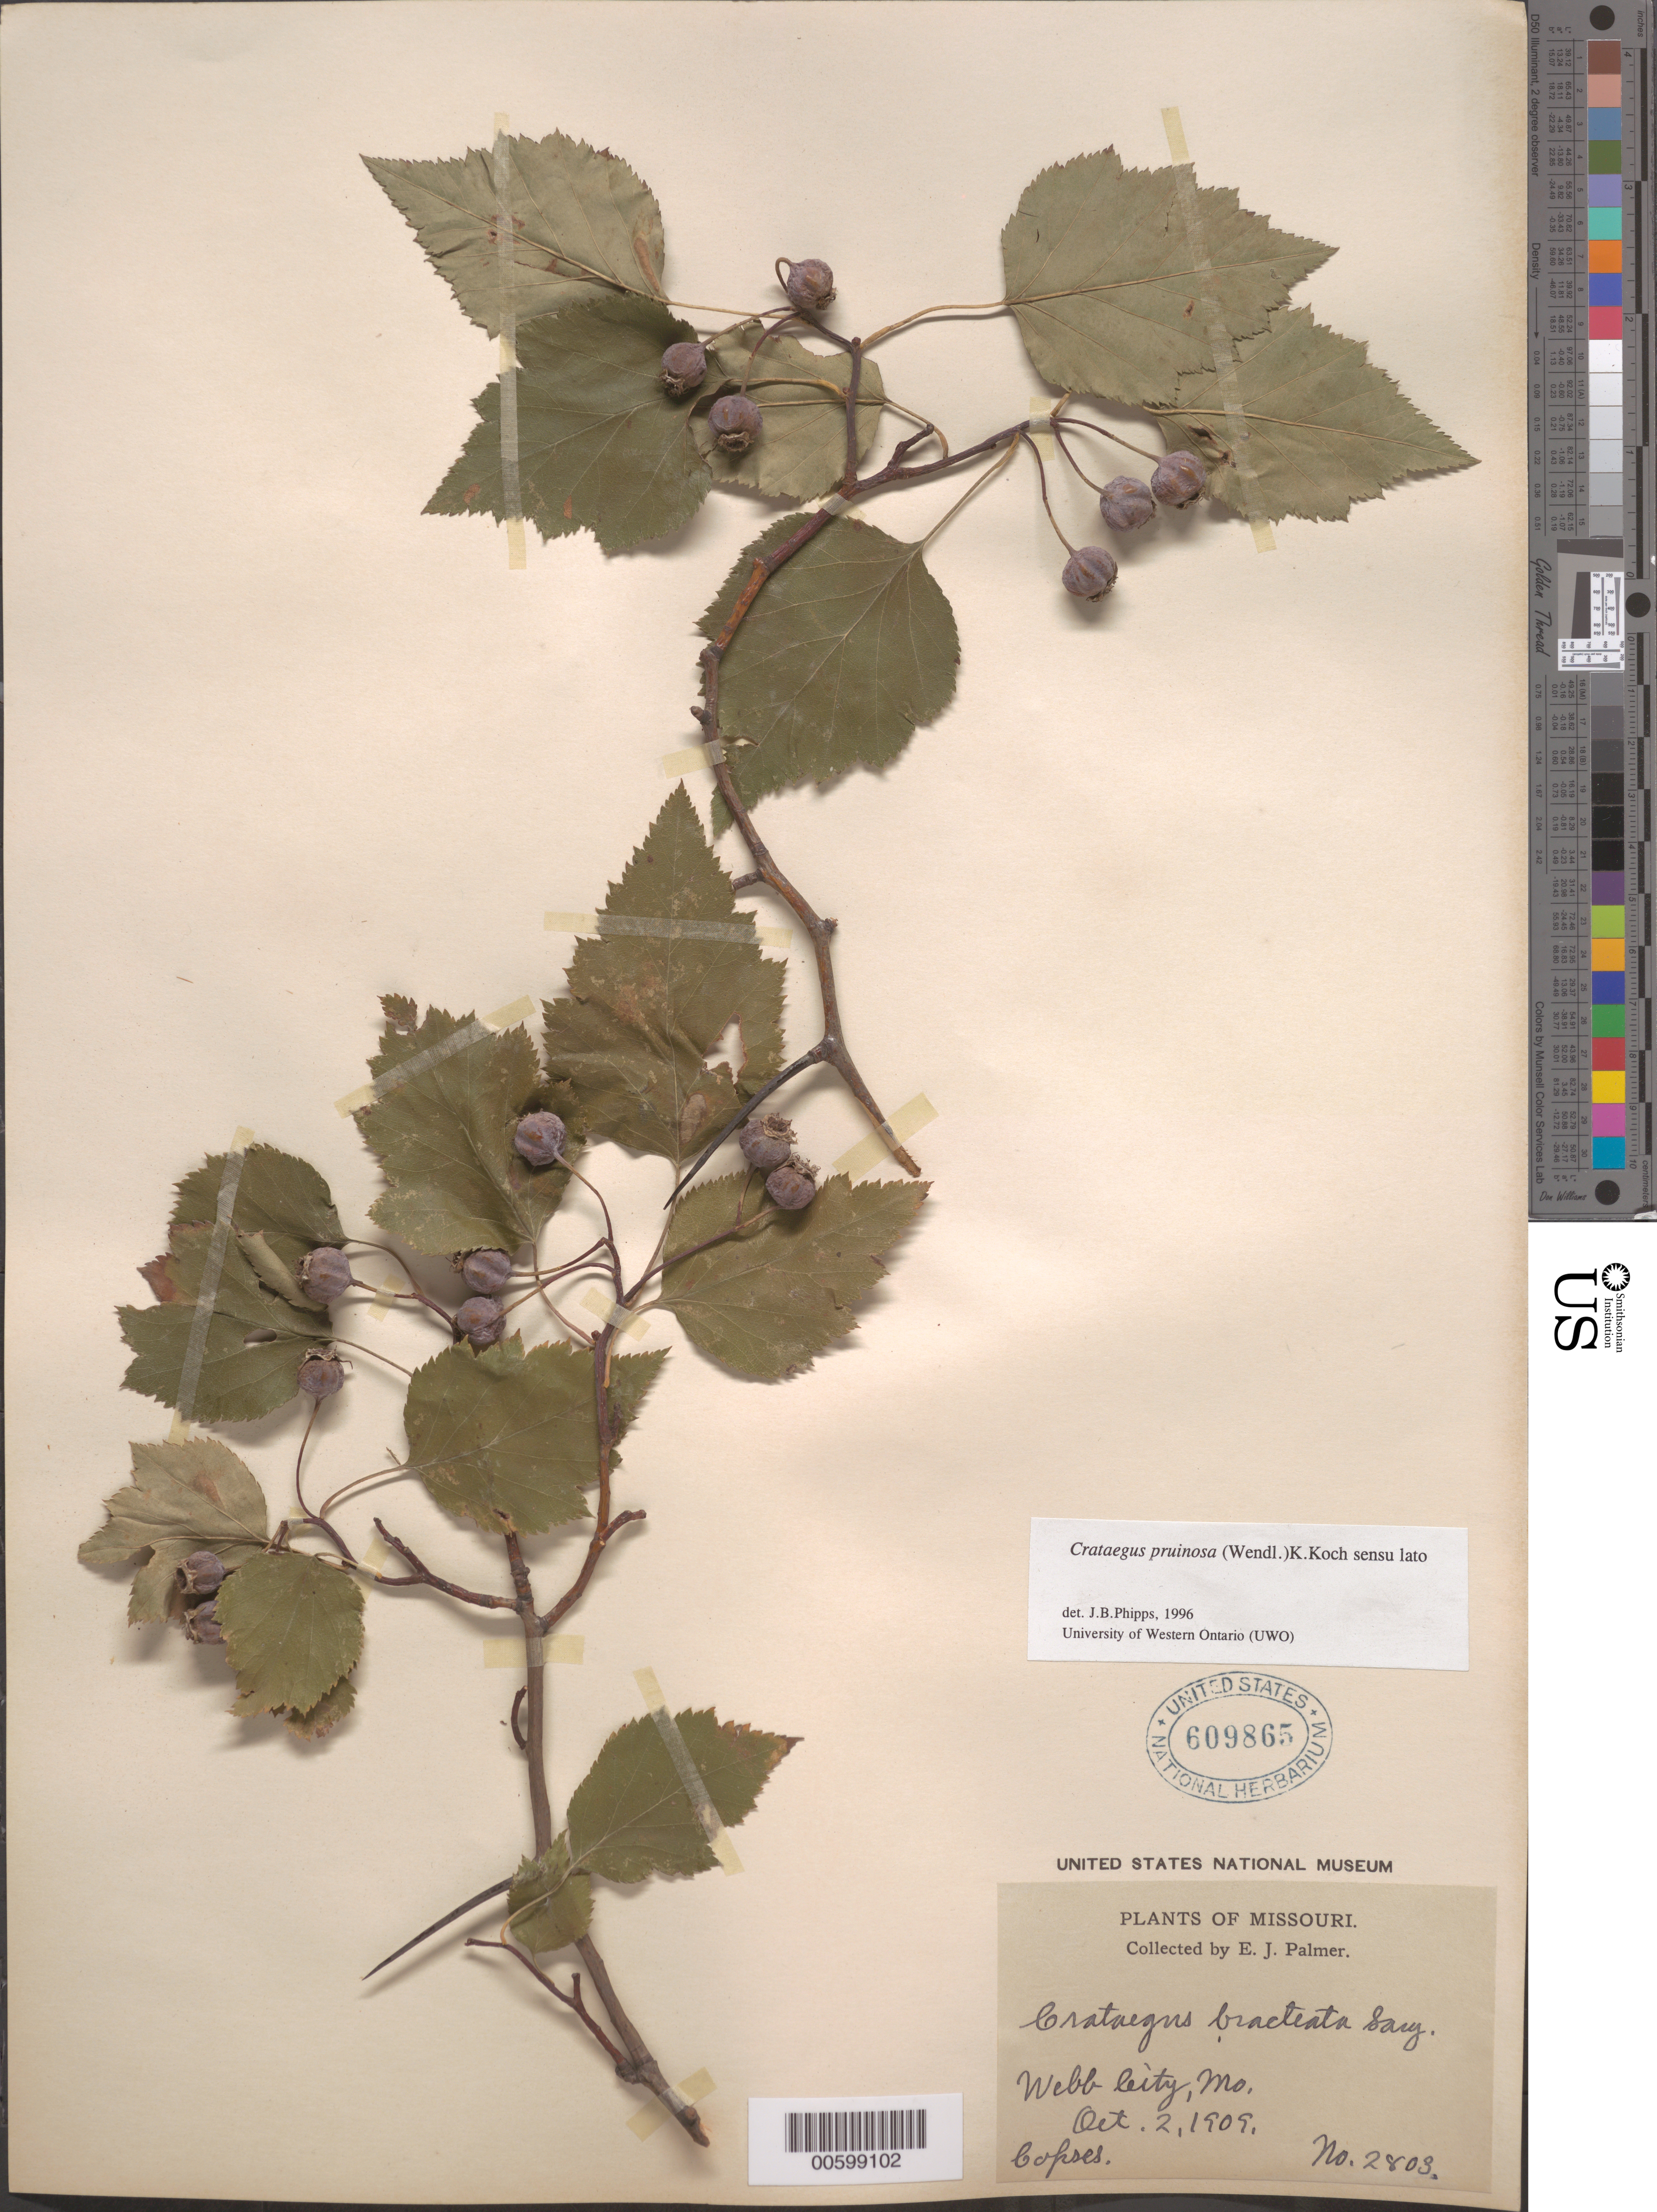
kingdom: Plantae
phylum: Tracheophyta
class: Magnoliopsida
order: Rosales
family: Rosaceae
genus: Crataegus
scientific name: Crataegus pruinosa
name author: (H.L. Wendl.) K. Koch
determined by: Phipps, James B., (UWO), University of Western Ontario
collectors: E. J. Palmer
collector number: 2803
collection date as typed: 02 Oct 1909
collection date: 1909-10-02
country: United States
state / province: Missouri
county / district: Jasper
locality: Webb City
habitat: Copses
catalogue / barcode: US 609865